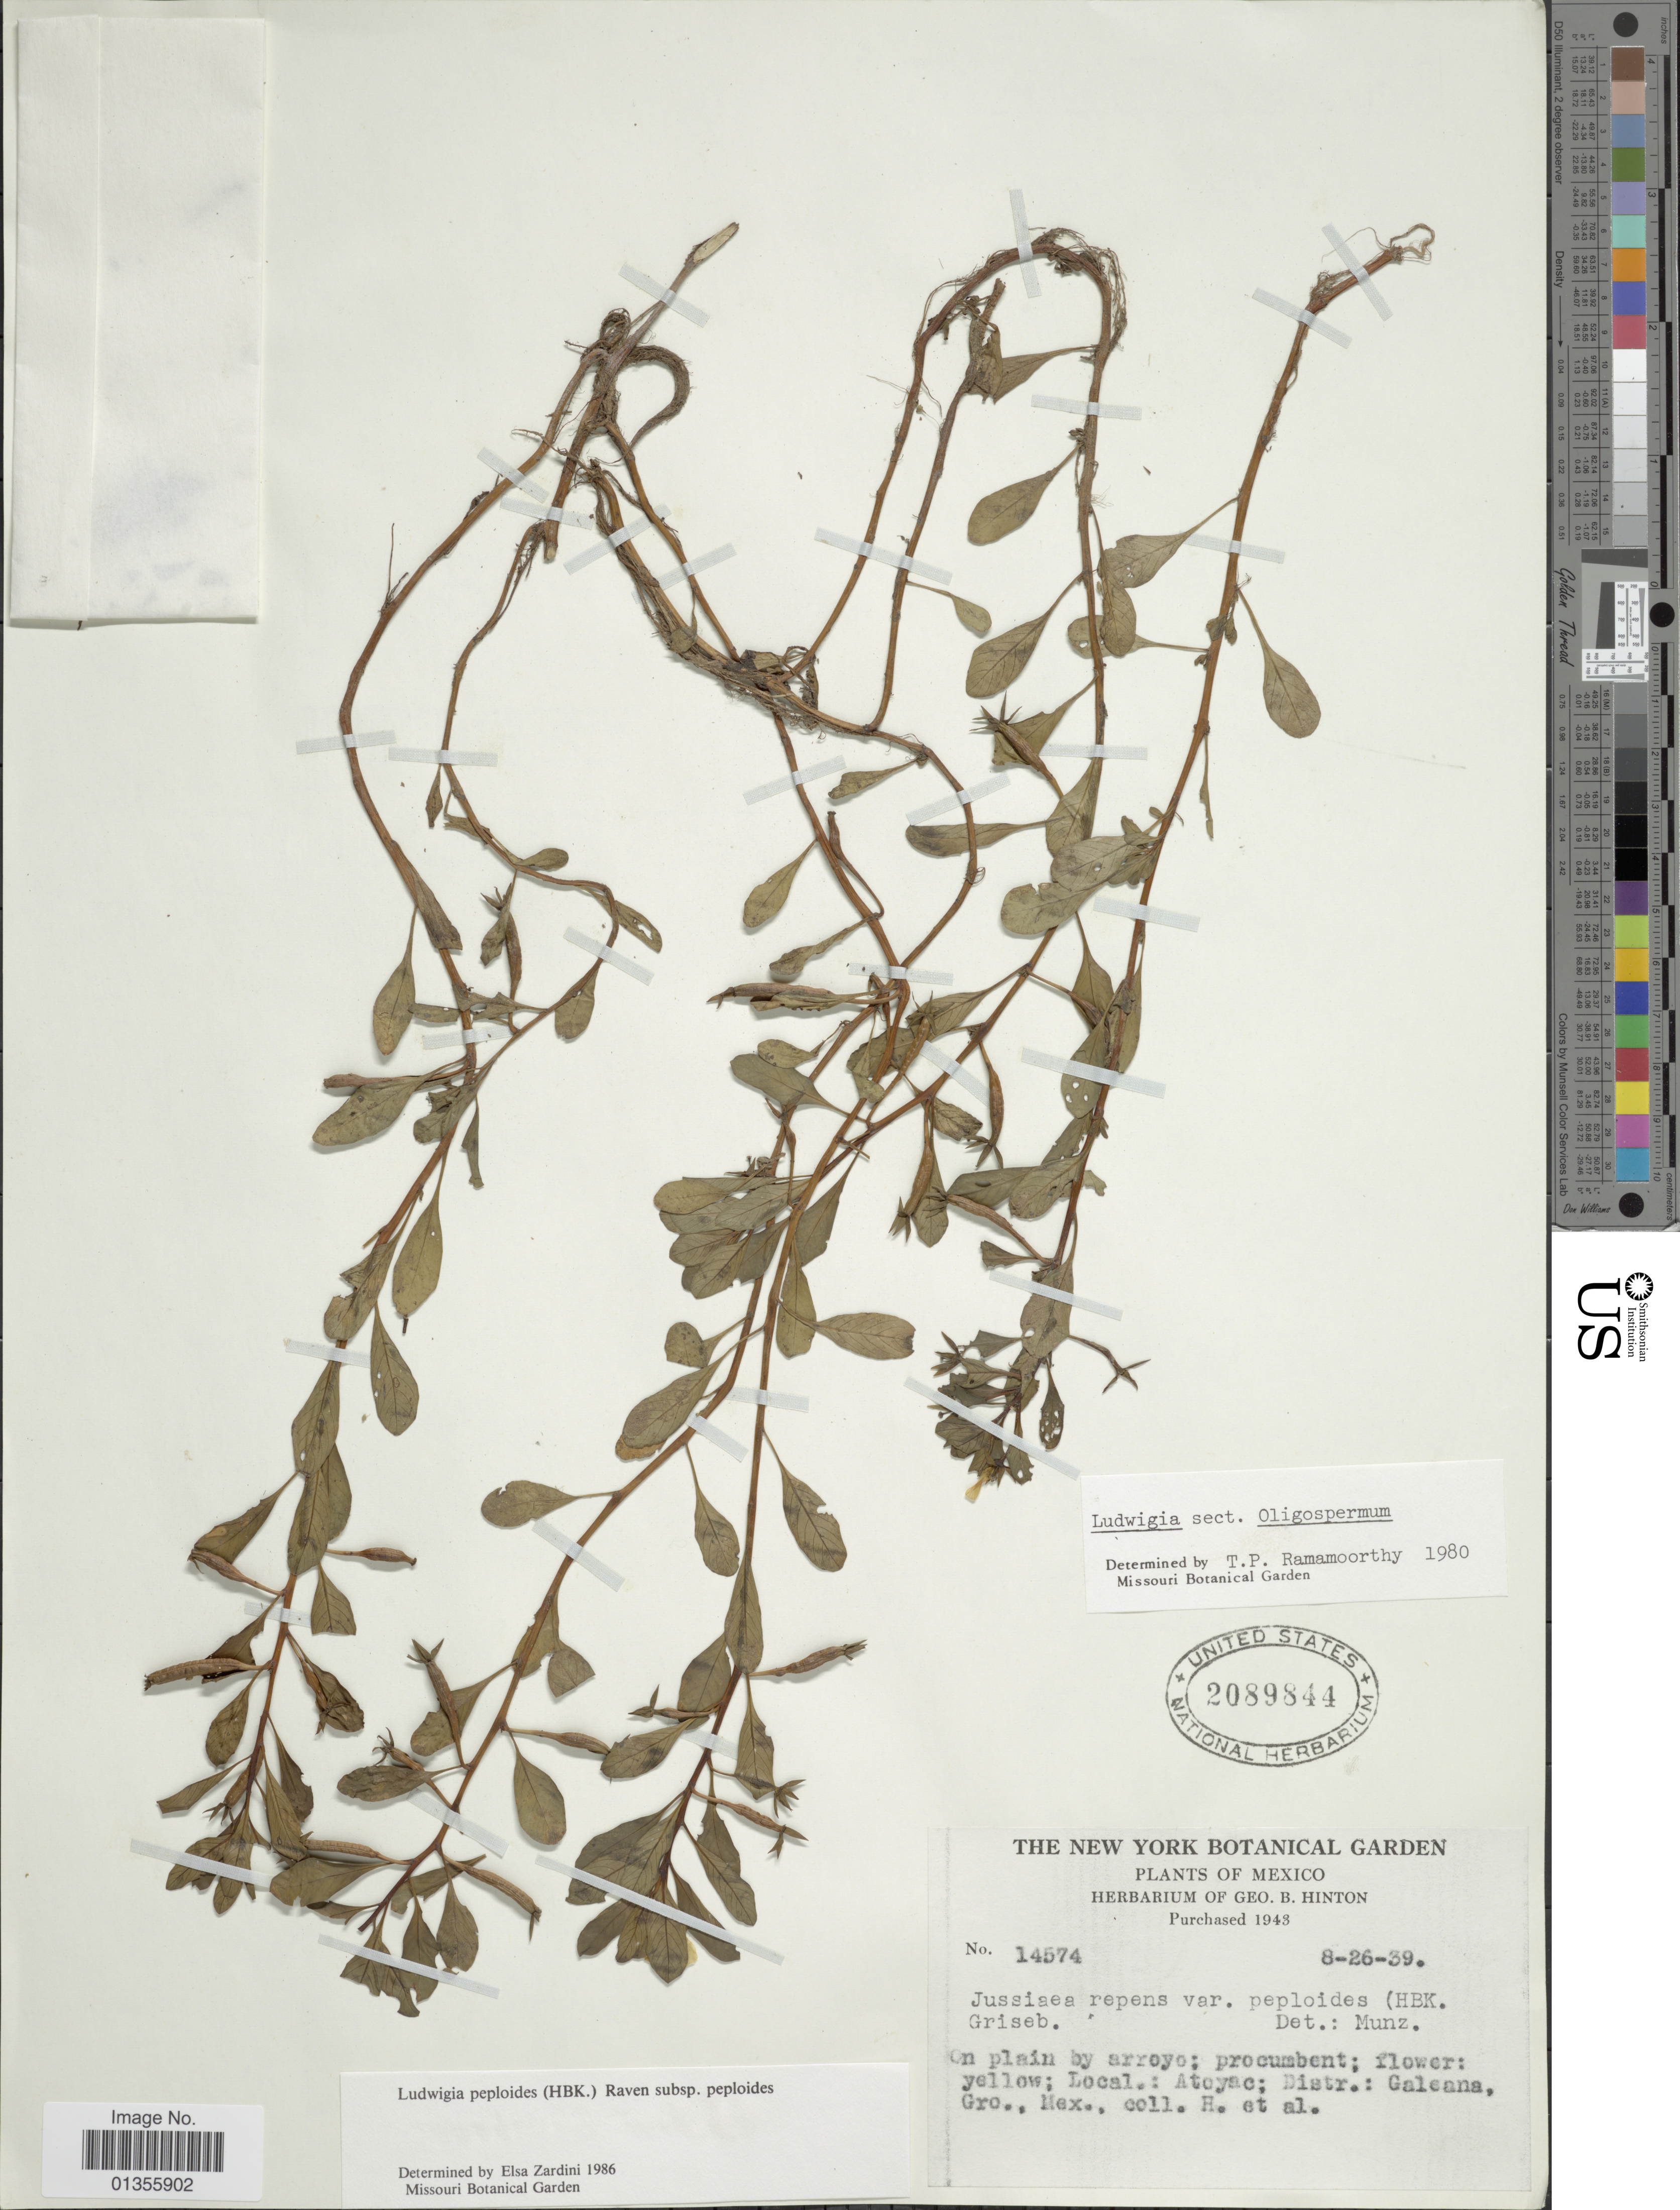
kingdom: Plantae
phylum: Tracheophyta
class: Magnoliopsida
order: Myrtales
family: Onagraceae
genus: Ludwigia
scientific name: Ludwigia peploides subsp. peploides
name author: (Kunth) P.H. Raven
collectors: G. B. Hinton & et al.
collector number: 14574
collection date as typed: Transcribed d/m/y: 26/8/39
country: Mexico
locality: Atoyac; Distr.: Galeana, Gro.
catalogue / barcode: US 2089844